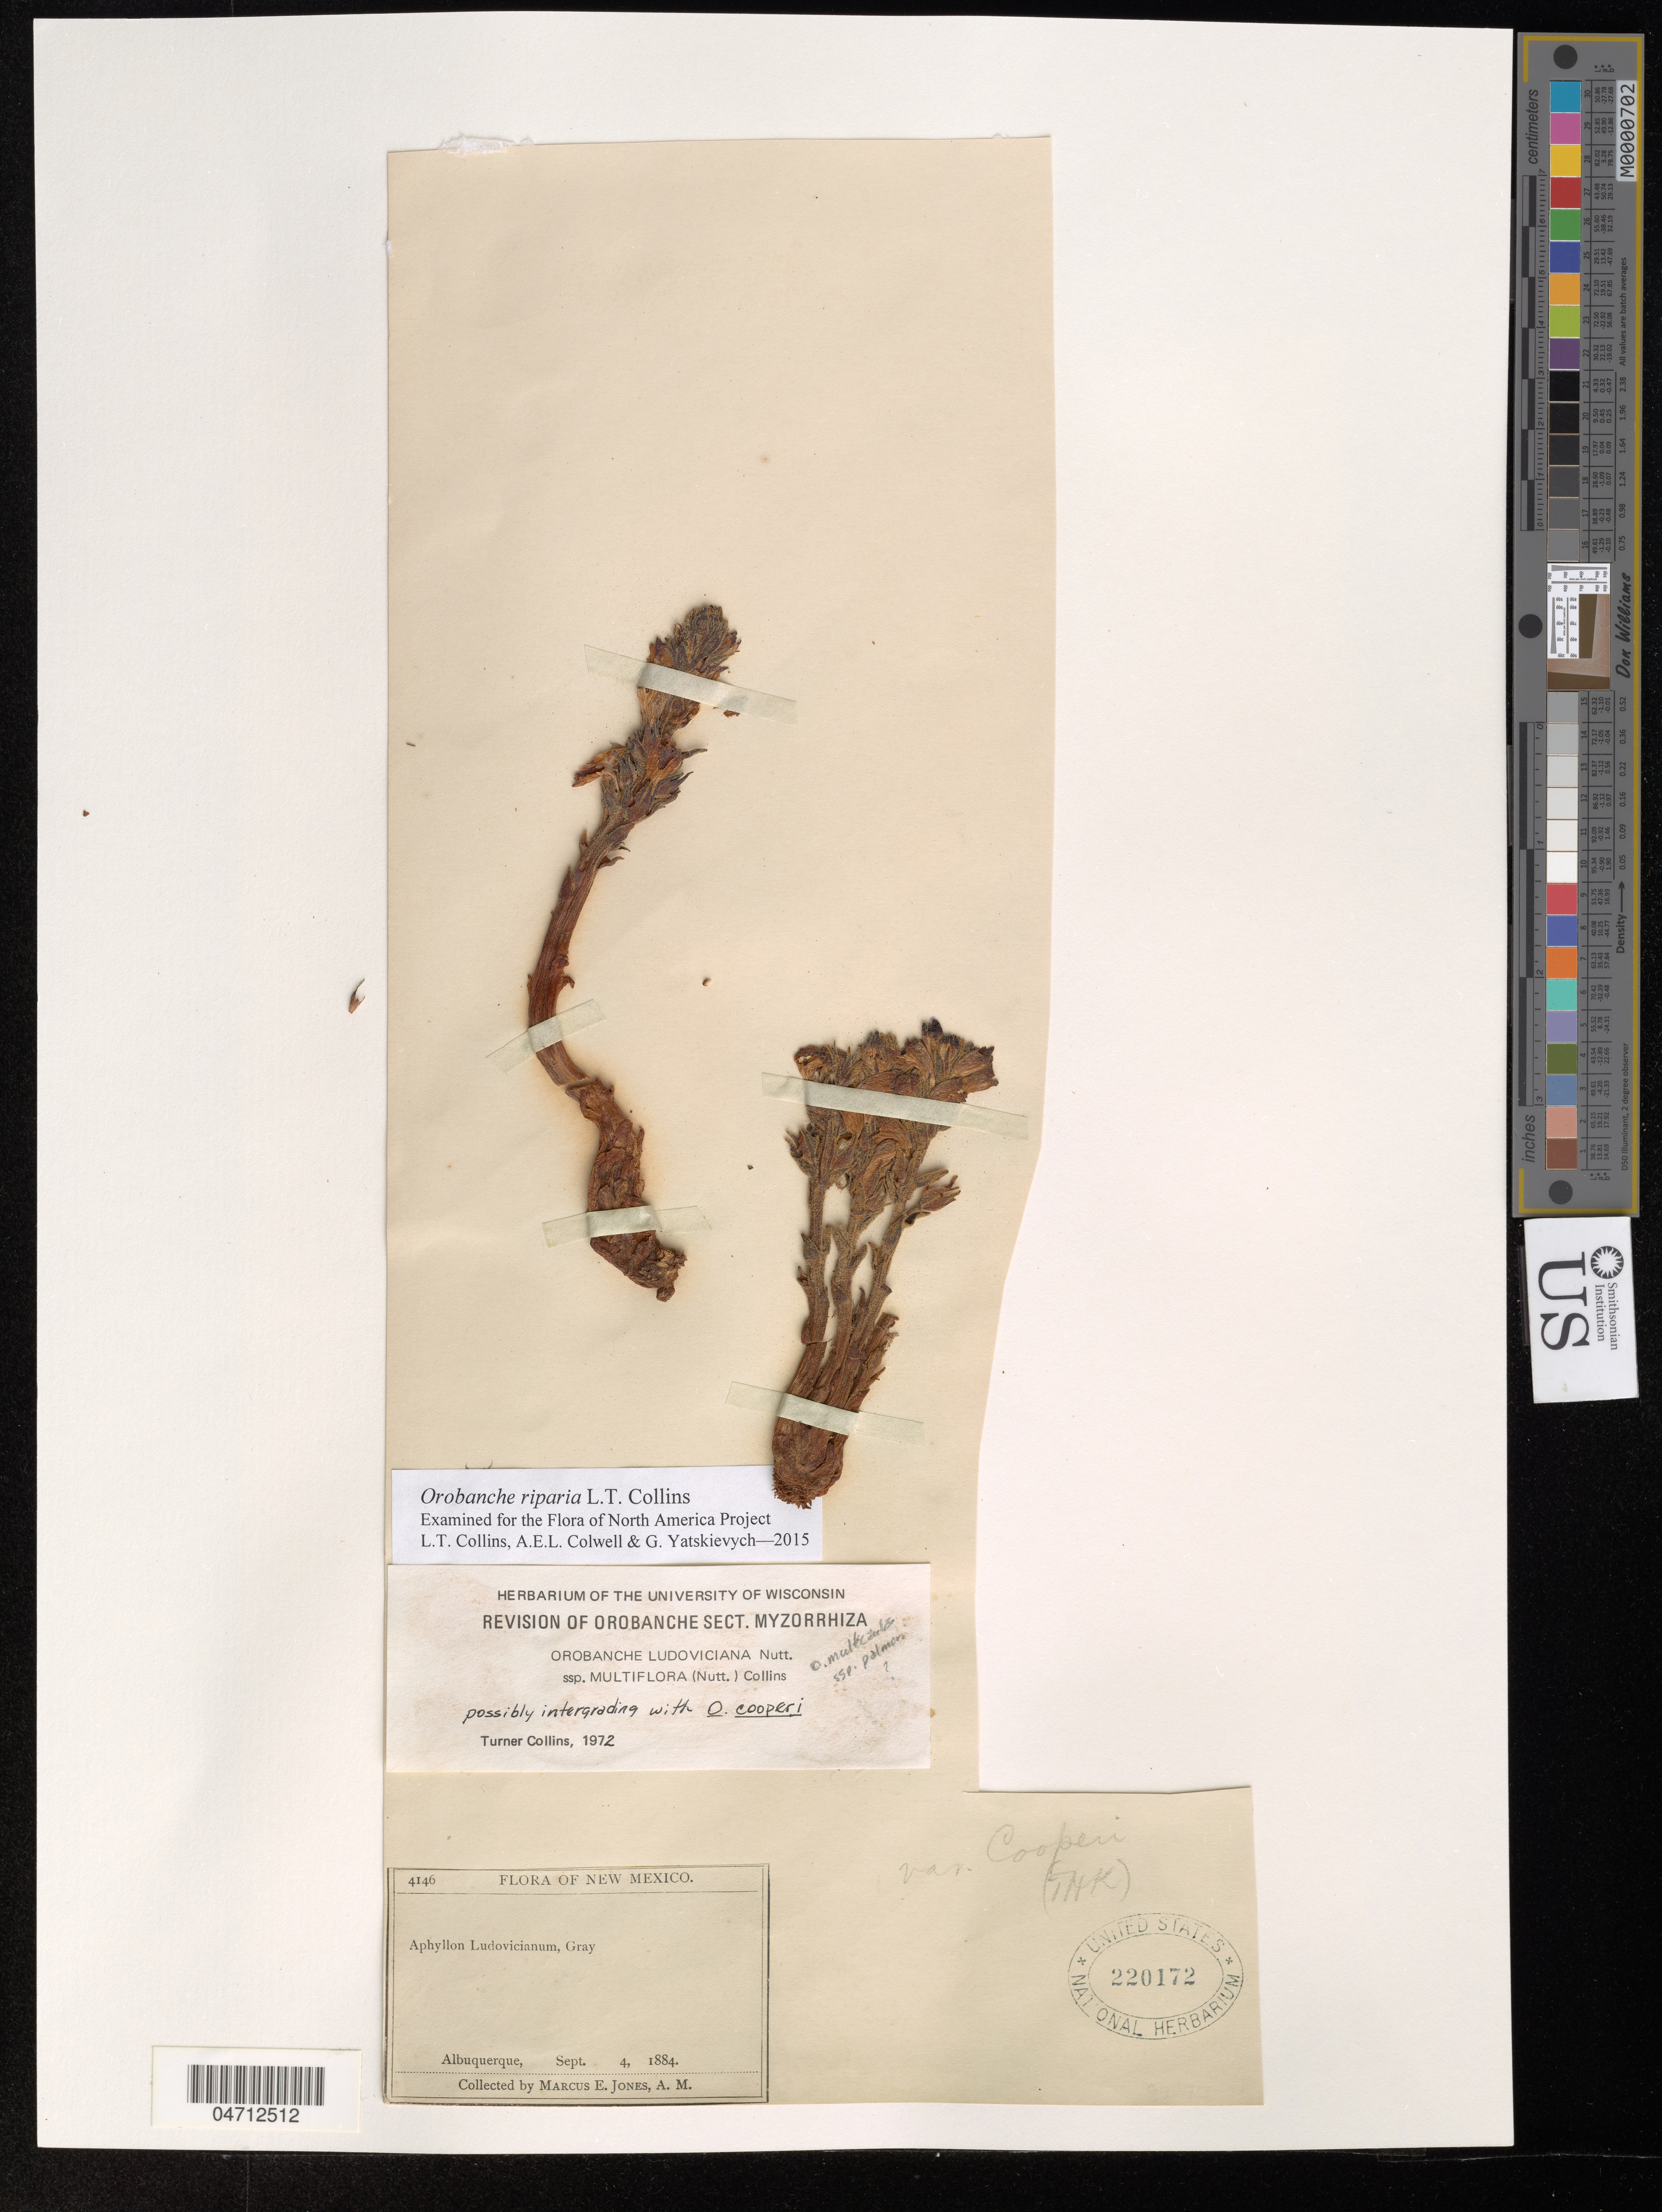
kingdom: Plantae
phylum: Tracheophyta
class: Magnoliopsida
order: Lamiales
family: Orobanchaceae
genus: Orobanche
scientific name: Orobanche riparia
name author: L.T. Collins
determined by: Collins, L. T.; Colwell, A. E.; Yatskievych, G. A.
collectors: M. E. Jones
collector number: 4146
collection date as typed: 04 Sep 1884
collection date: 1884-09-04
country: United States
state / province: New Mexico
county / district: Bernalillo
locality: Albuquerque.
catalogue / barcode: US 220172